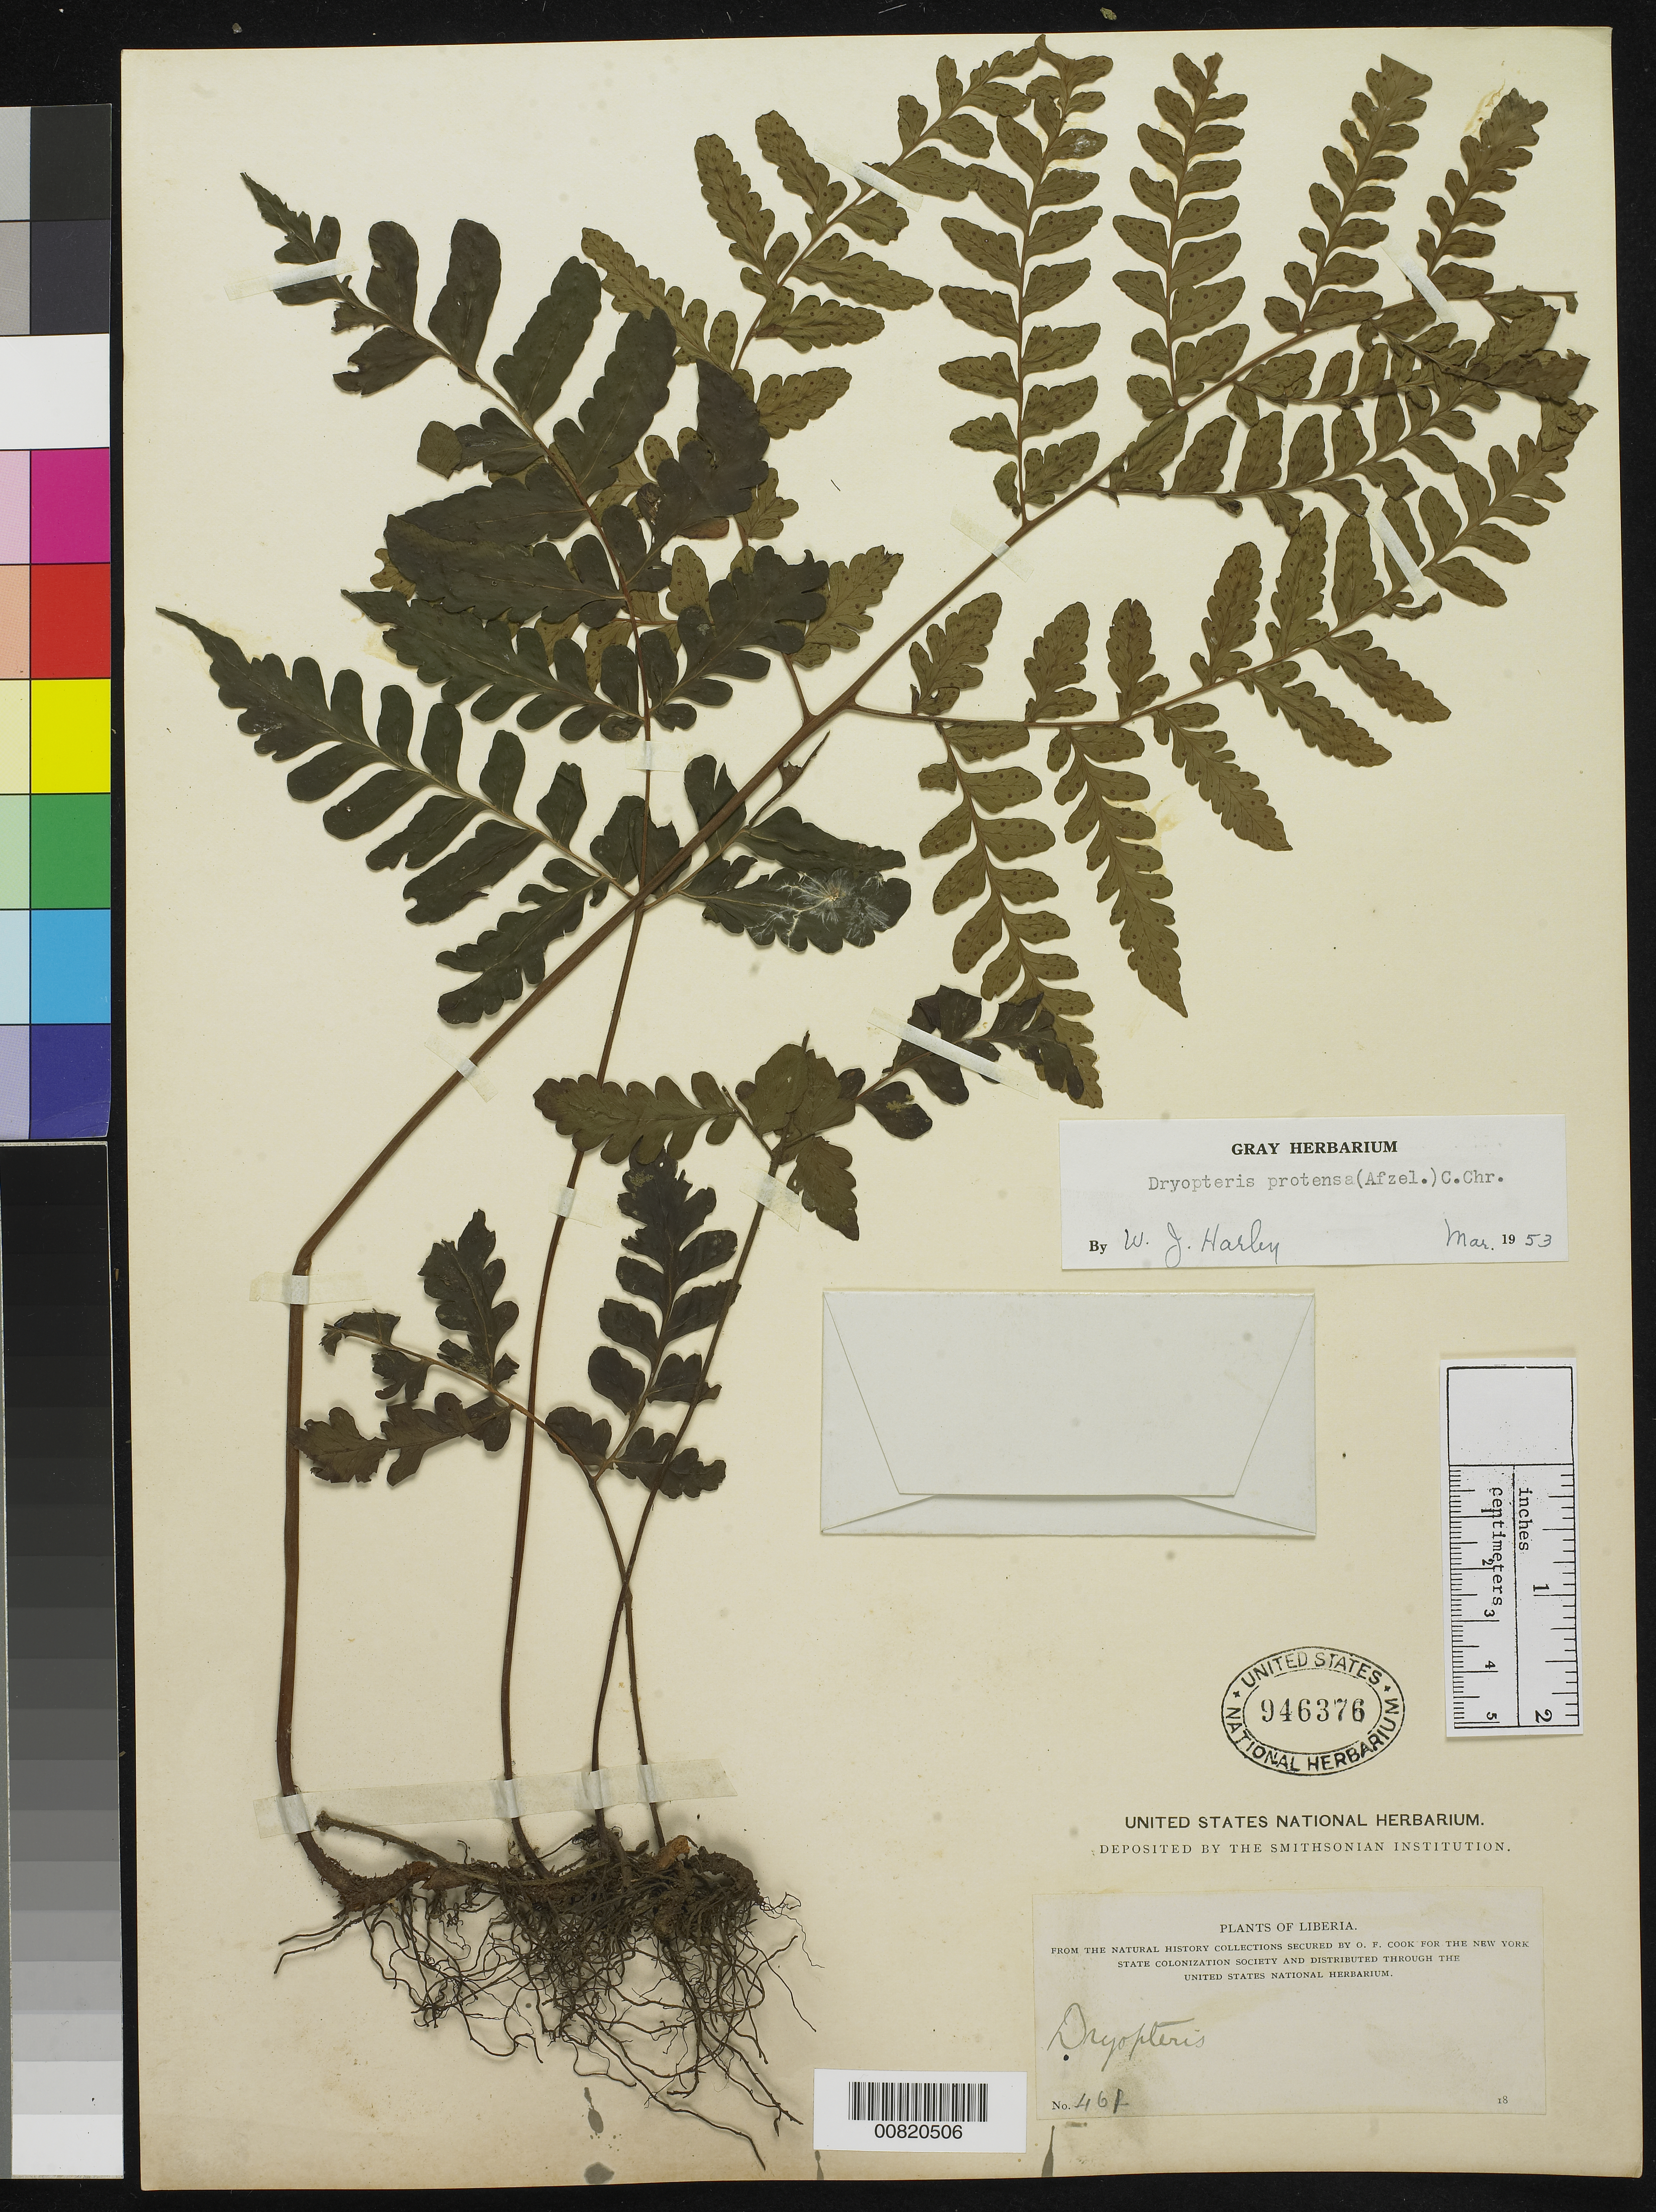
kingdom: Plantae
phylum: Tracheophyta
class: Polypodiopsida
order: Polypodiales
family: Tectariaceae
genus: Triplophyllum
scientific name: Triplophyllum protensum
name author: (Sw.) Holttum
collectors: O. F. Cook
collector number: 461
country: Liberia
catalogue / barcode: US 946376